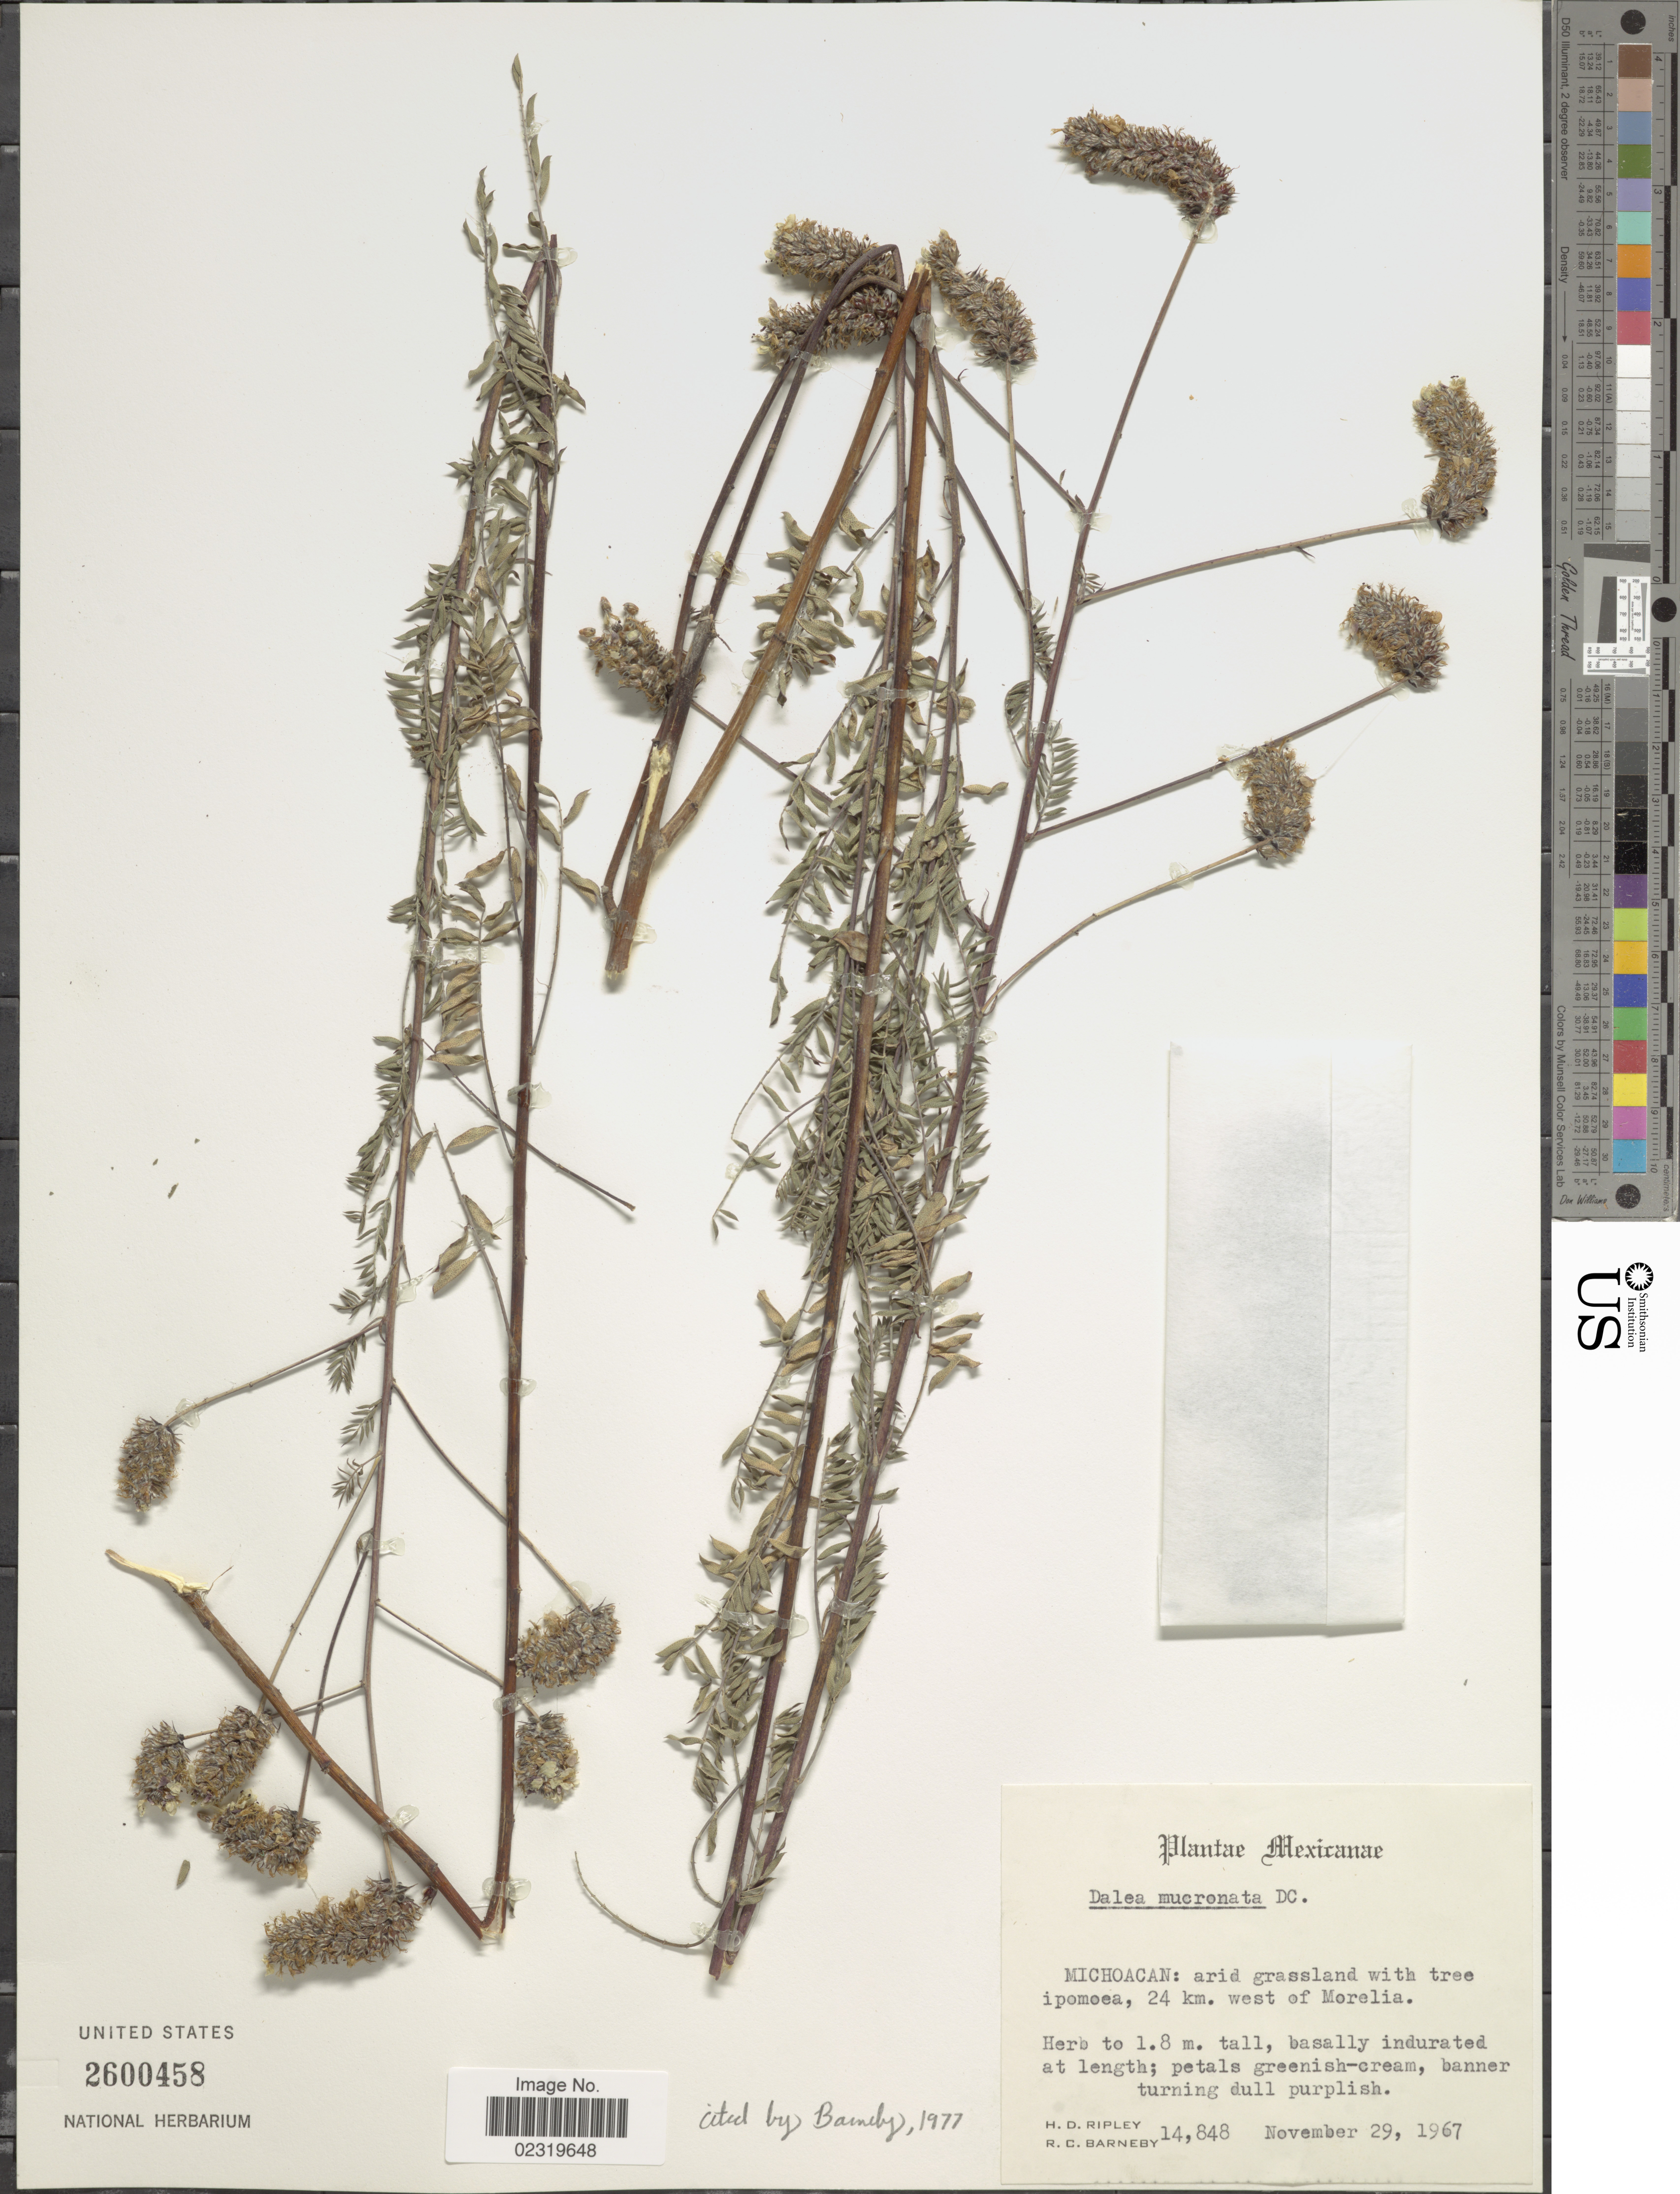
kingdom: Plantae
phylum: Tracheophyta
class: Magnoliopsida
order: Fabales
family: Fabaceae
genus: Dalea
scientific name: Dalea mucronata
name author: DC.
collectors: H. Ripley & R. C. Barneby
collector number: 14848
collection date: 1967-11-29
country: Mexico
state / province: Michoacán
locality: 24 km west of Morelia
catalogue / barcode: US 2600458